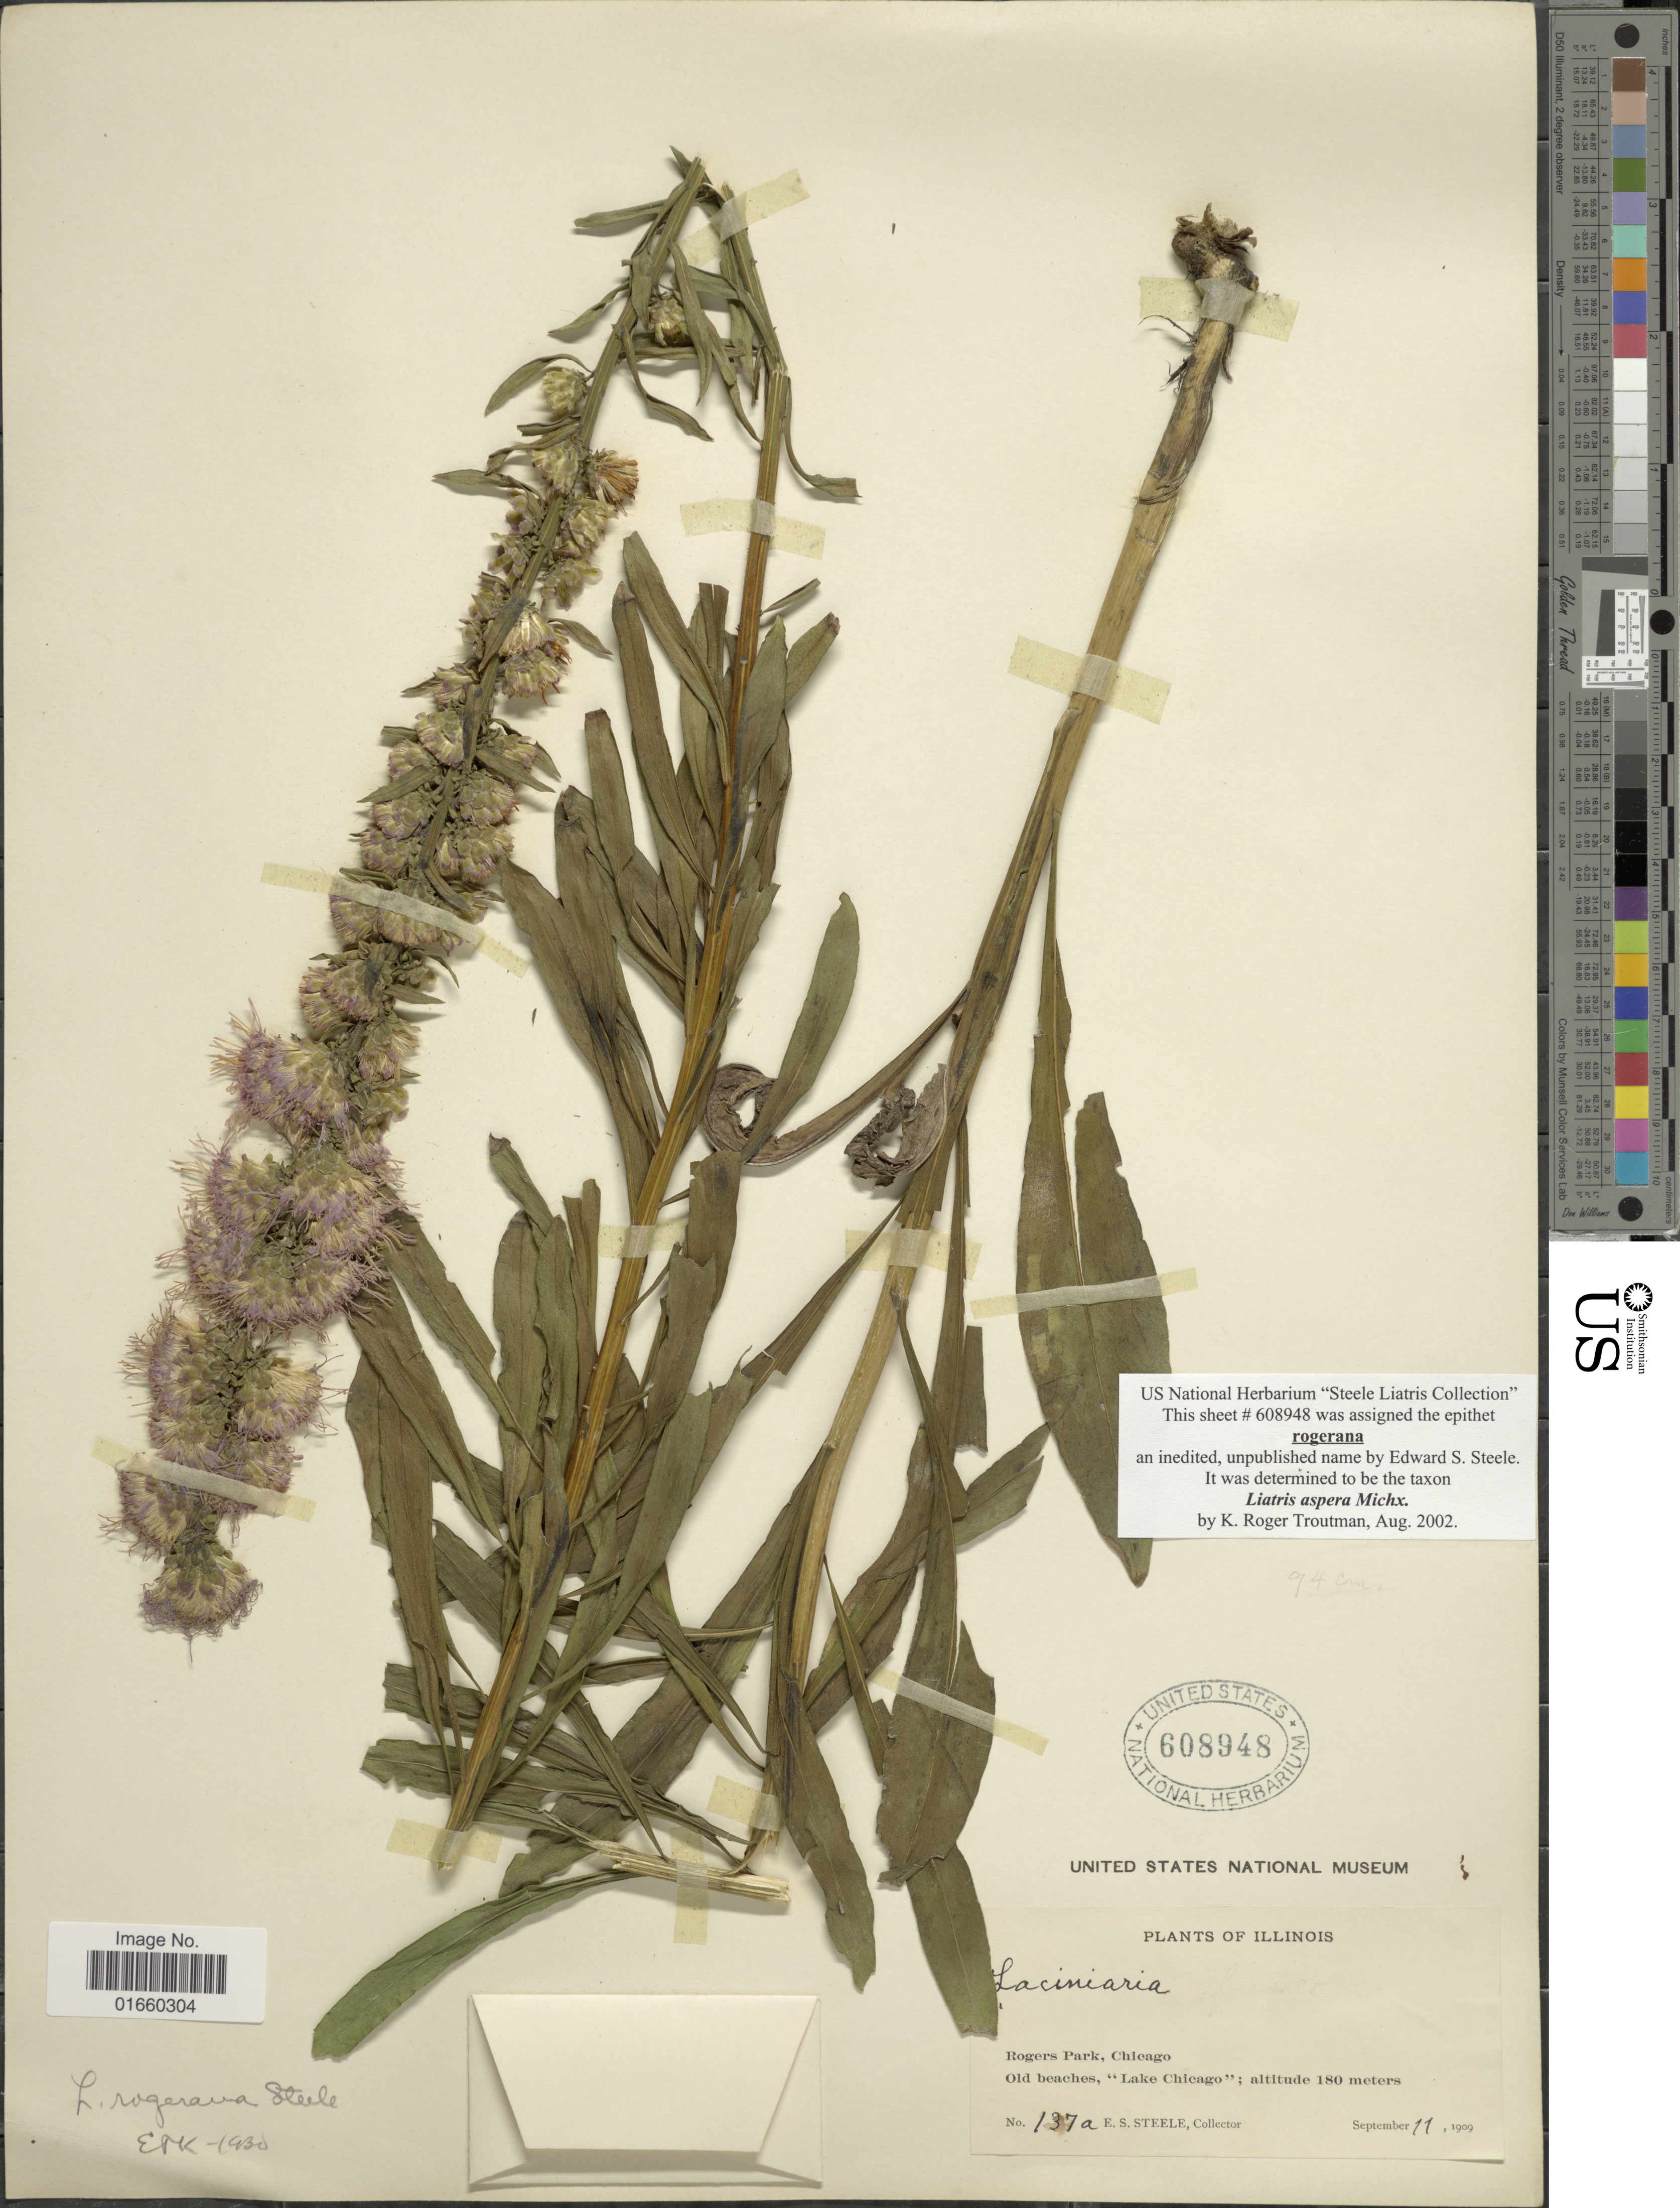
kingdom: Plantae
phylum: Tracheophyta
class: Magnoliopsida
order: Asterales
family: Asteraceae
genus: Liatris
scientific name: Liatris aspera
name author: Michx.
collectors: E. Steele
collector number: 137a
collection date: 1909-09-11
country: United States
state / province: Illinois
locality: Rogers Park, Chicago, Old beaches, "Lake Chicago"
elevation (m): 180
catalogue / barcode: US 608948